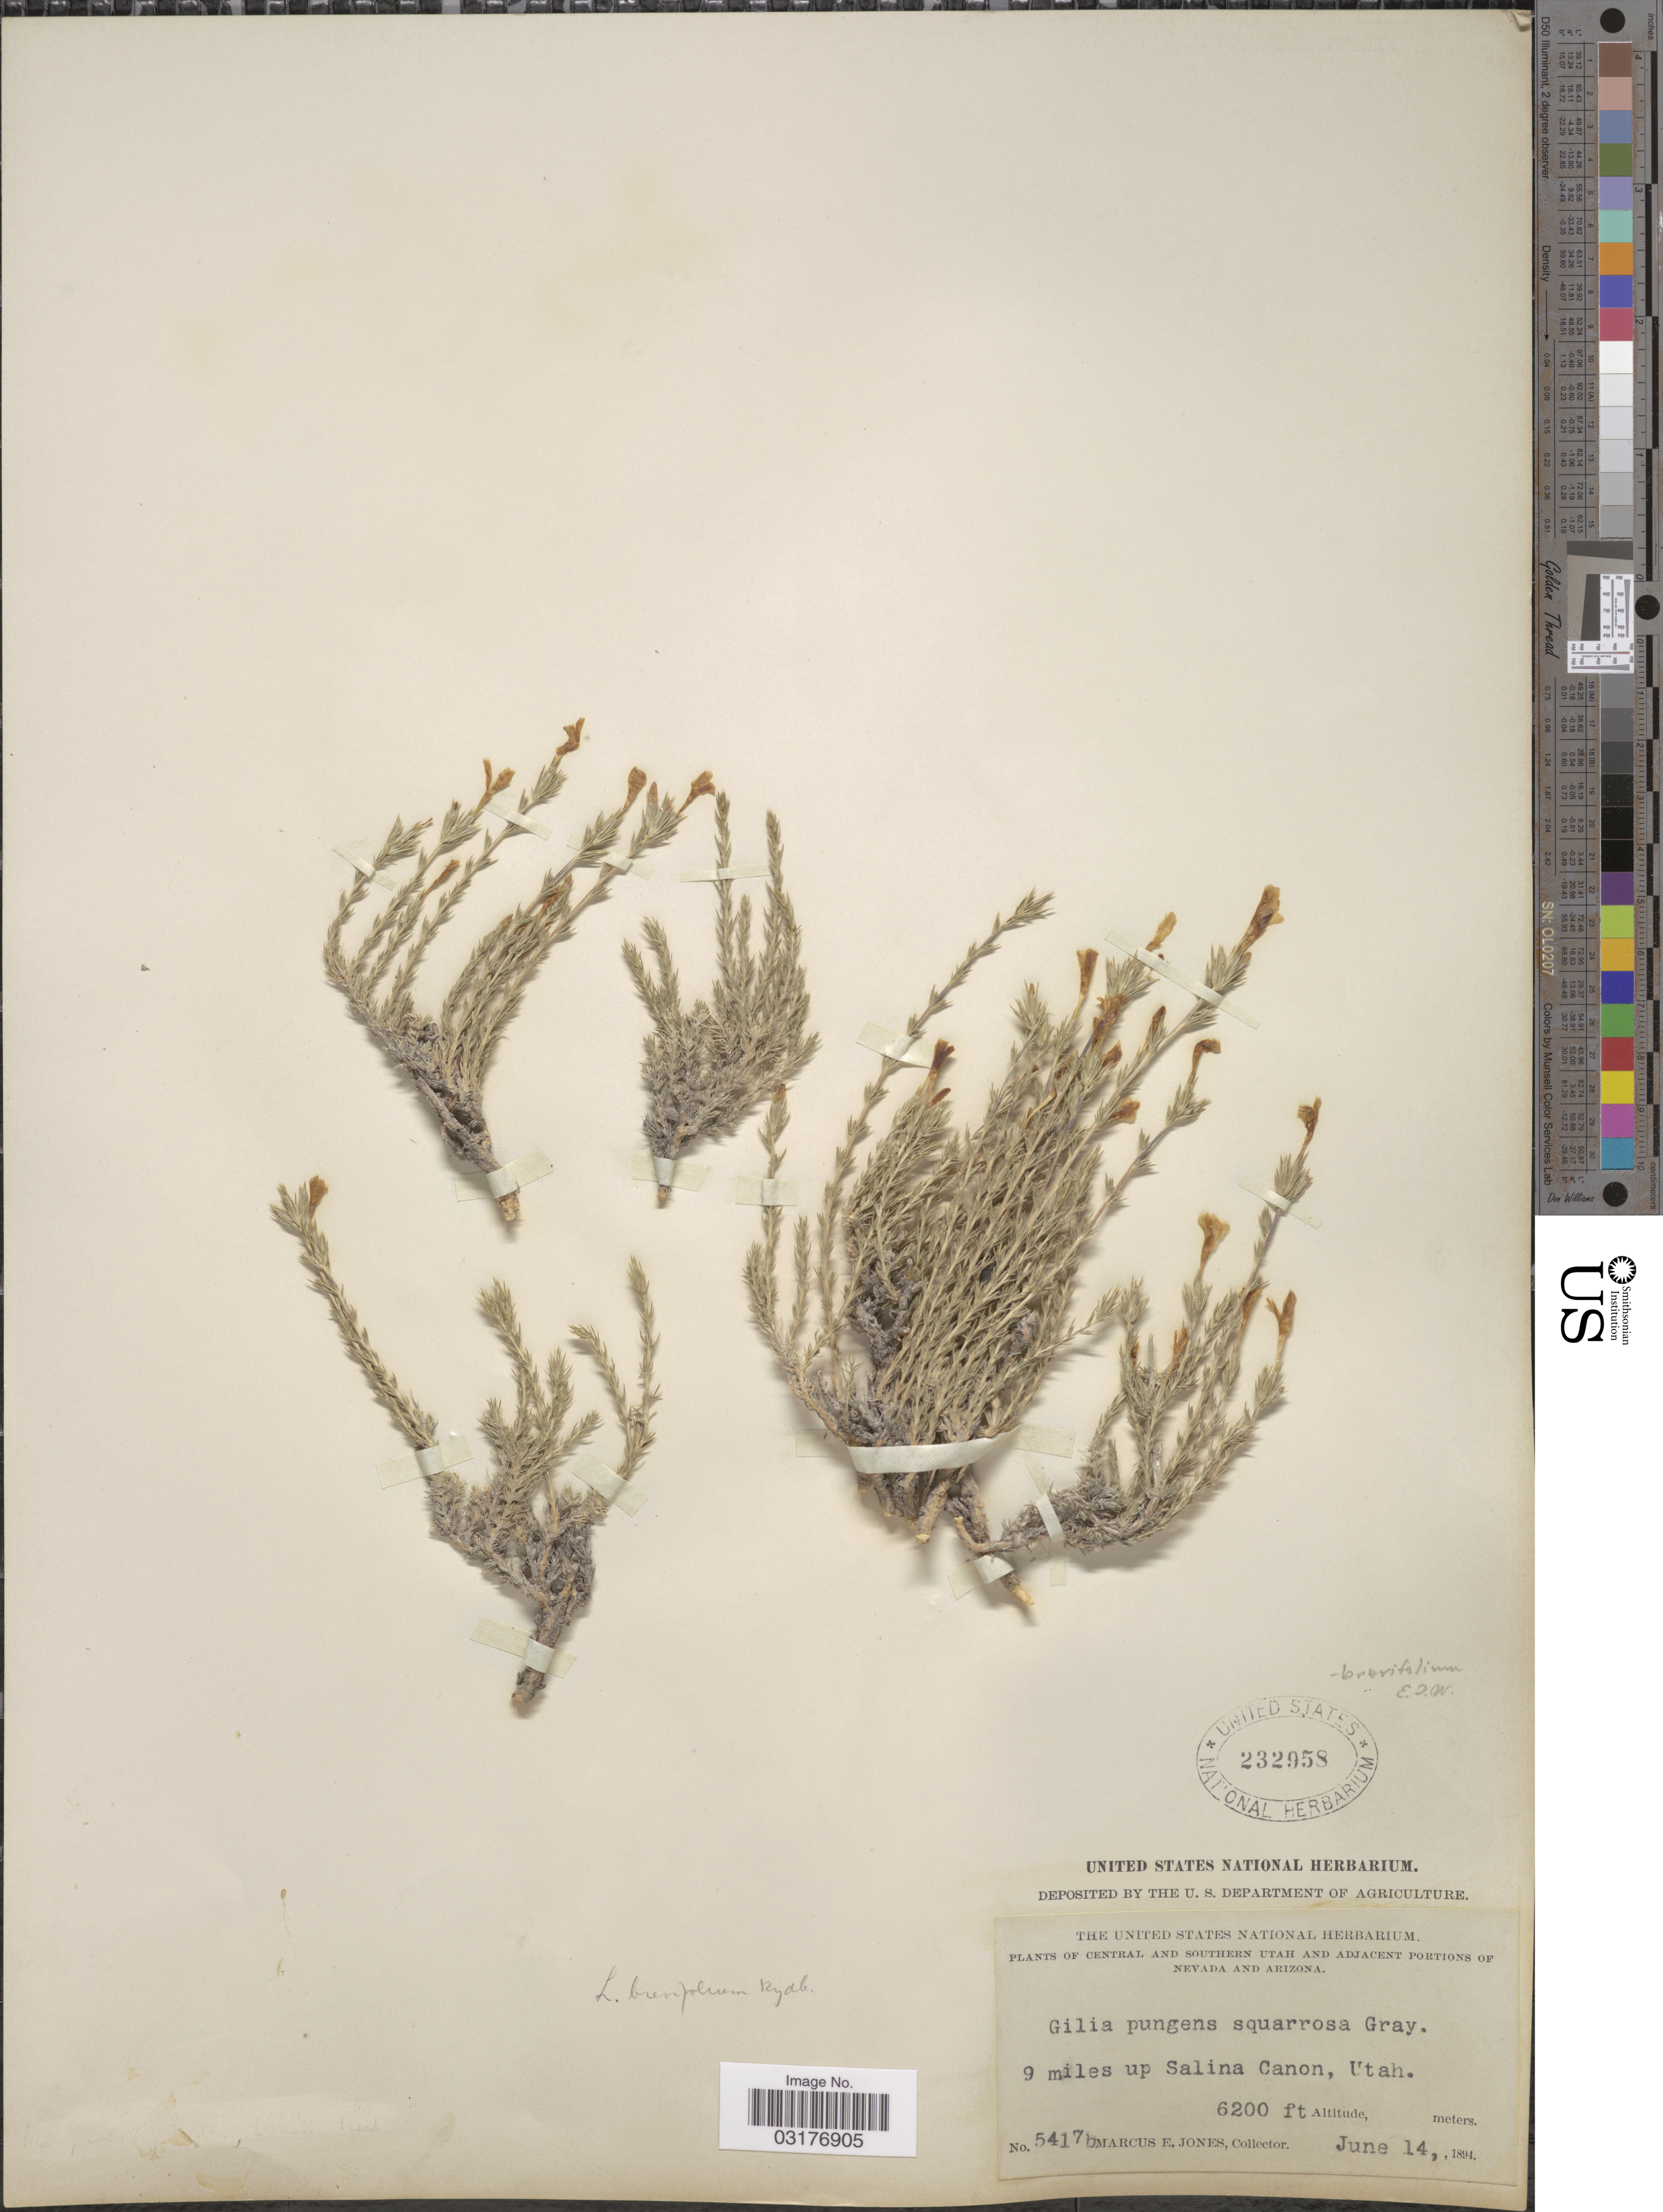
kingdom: Plantae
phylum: Tracheophyta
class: Magnoliopsida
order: Ericales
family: Polemoniaceae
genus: Linanthus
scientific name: Linanthus pungens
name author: (Torr.) J.M. Porter & L.A. Johnson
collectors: M. E. Jones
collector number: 5417b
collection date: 1894-06-14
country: United States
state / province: Utah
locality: Central and Southern Utah. 9 miles up Salina Canon.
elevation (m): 1890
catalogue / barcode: US 232958